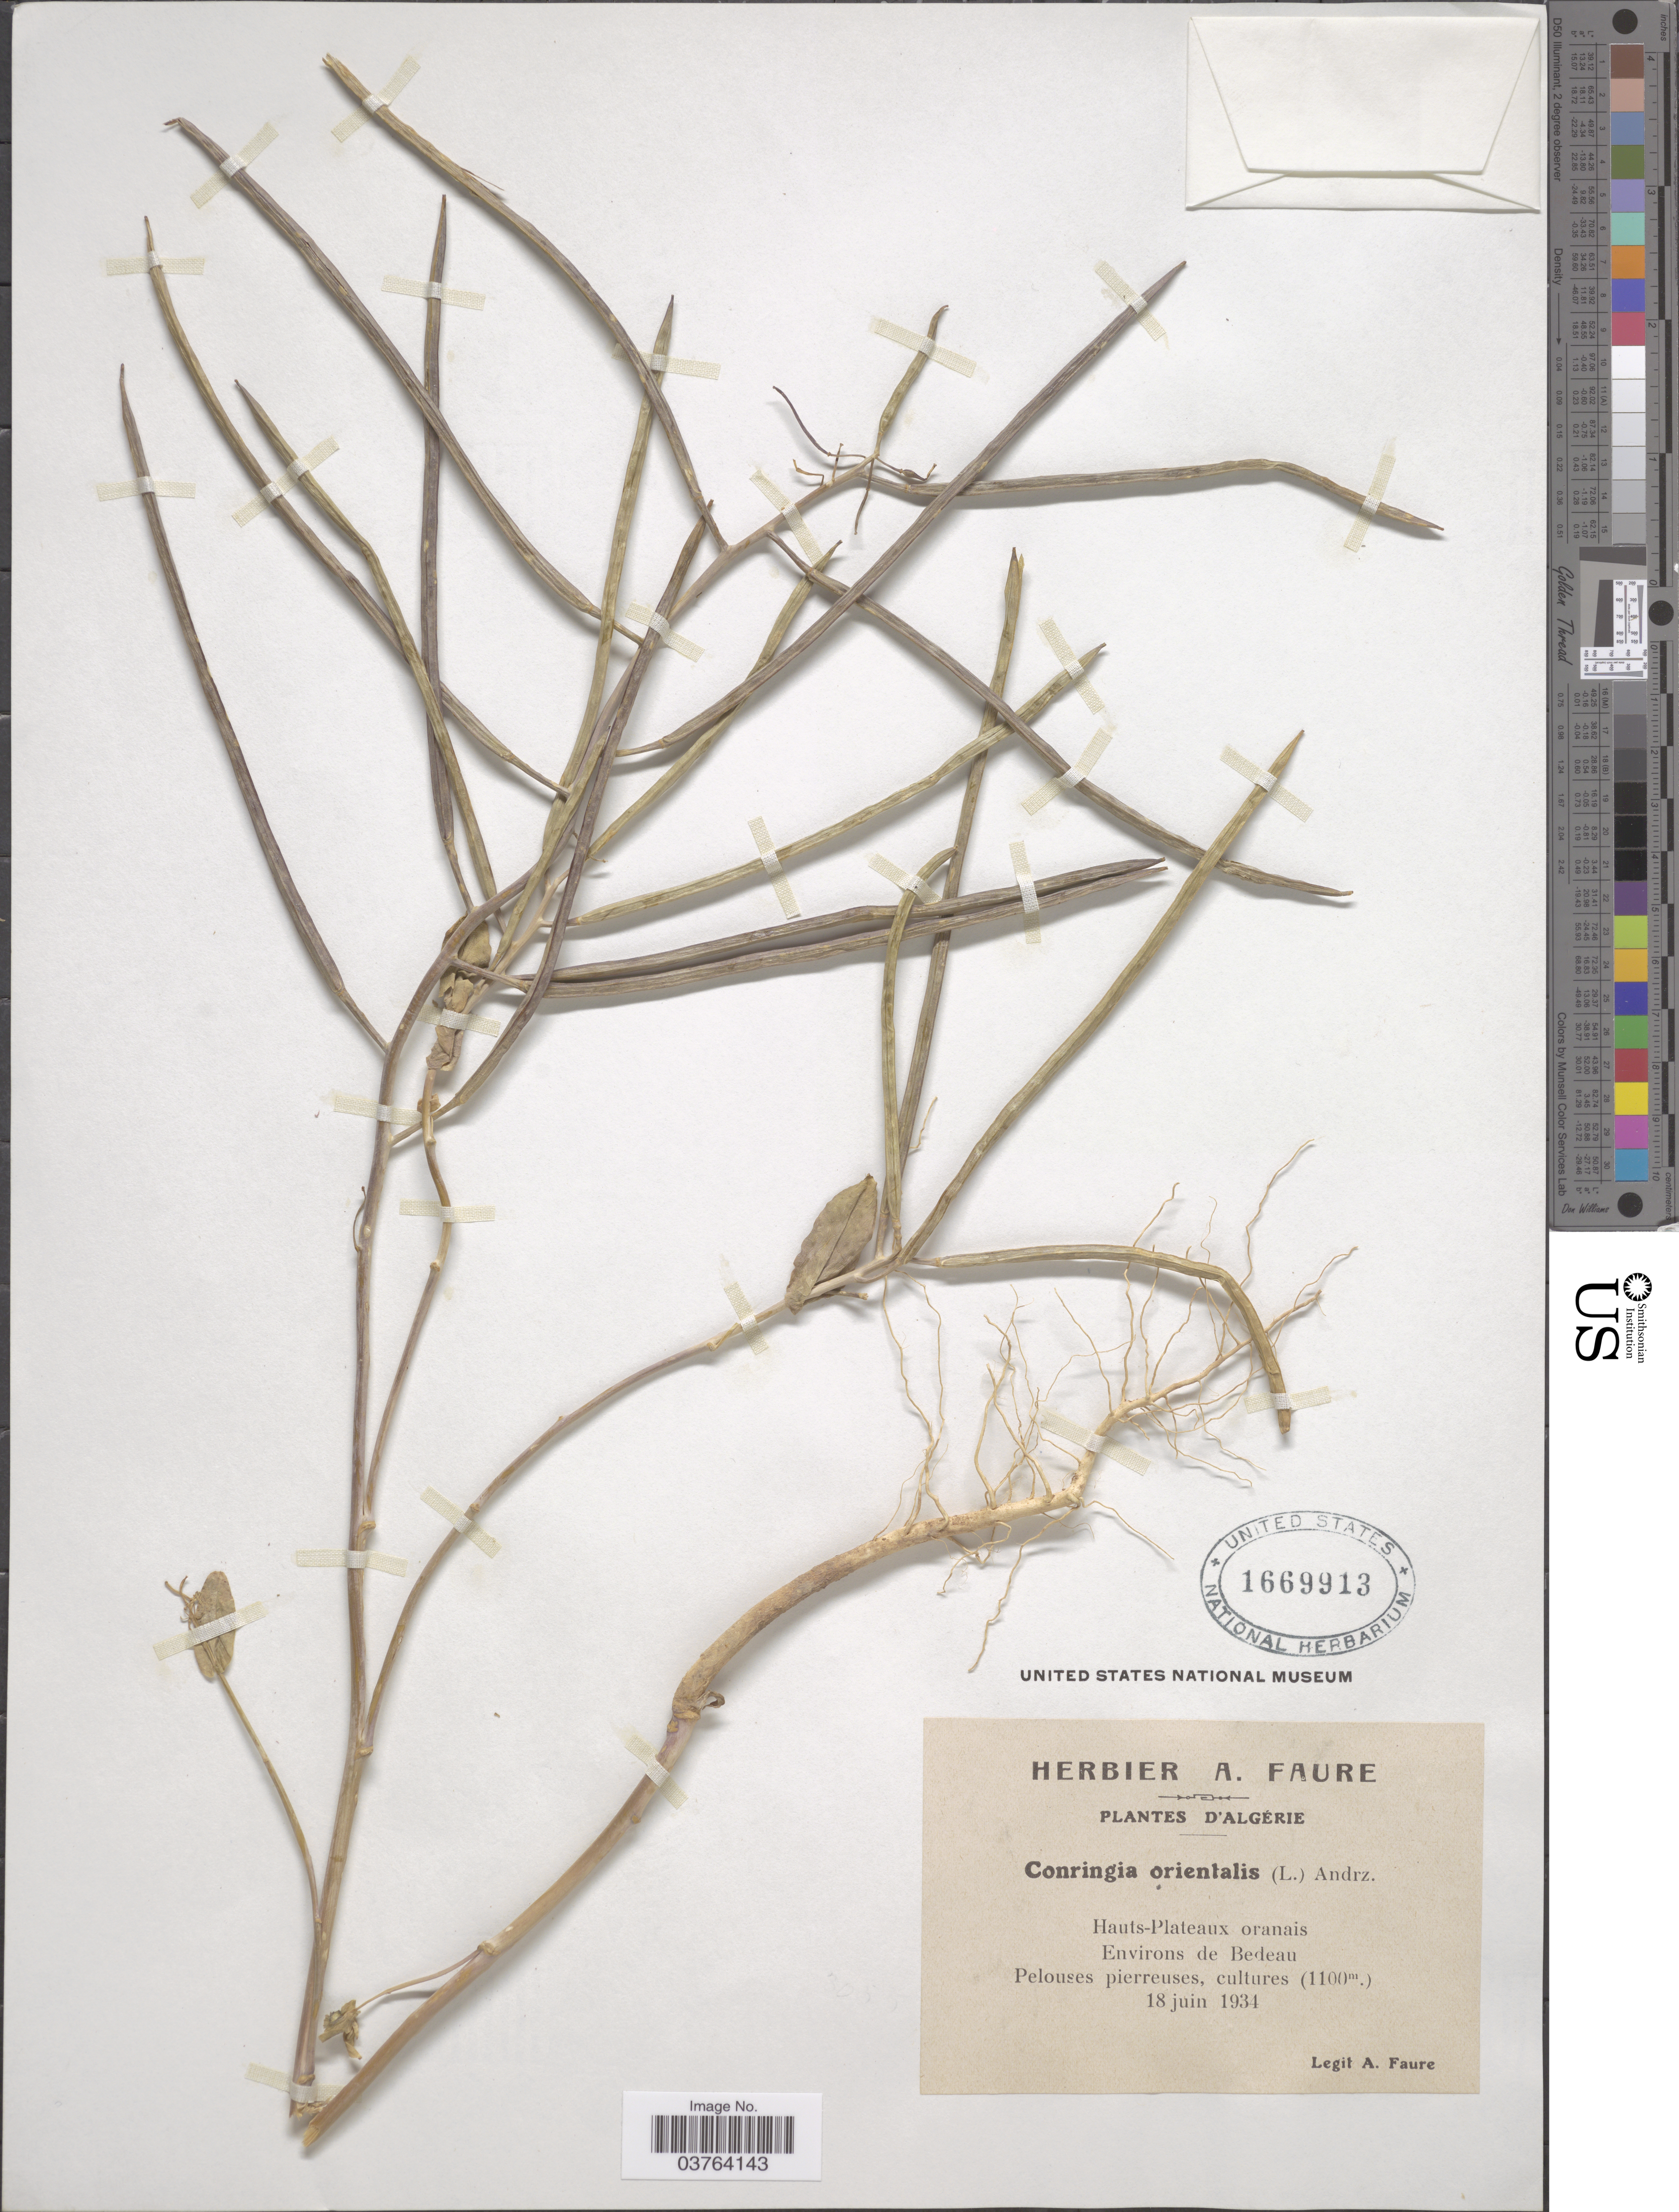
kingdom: Plantae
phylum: Tracheophyta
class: Magnoliopsida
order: Brassicales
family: Brassicaceae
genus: Conringia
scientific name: Conringia orientalis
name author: (L.) C. Presl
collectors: A. Faure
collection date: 1934-06-18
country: Algeria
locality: Hauts-Plateaux oranais. Environs de Bedeau.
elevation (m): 1100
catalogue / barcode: US 1669913